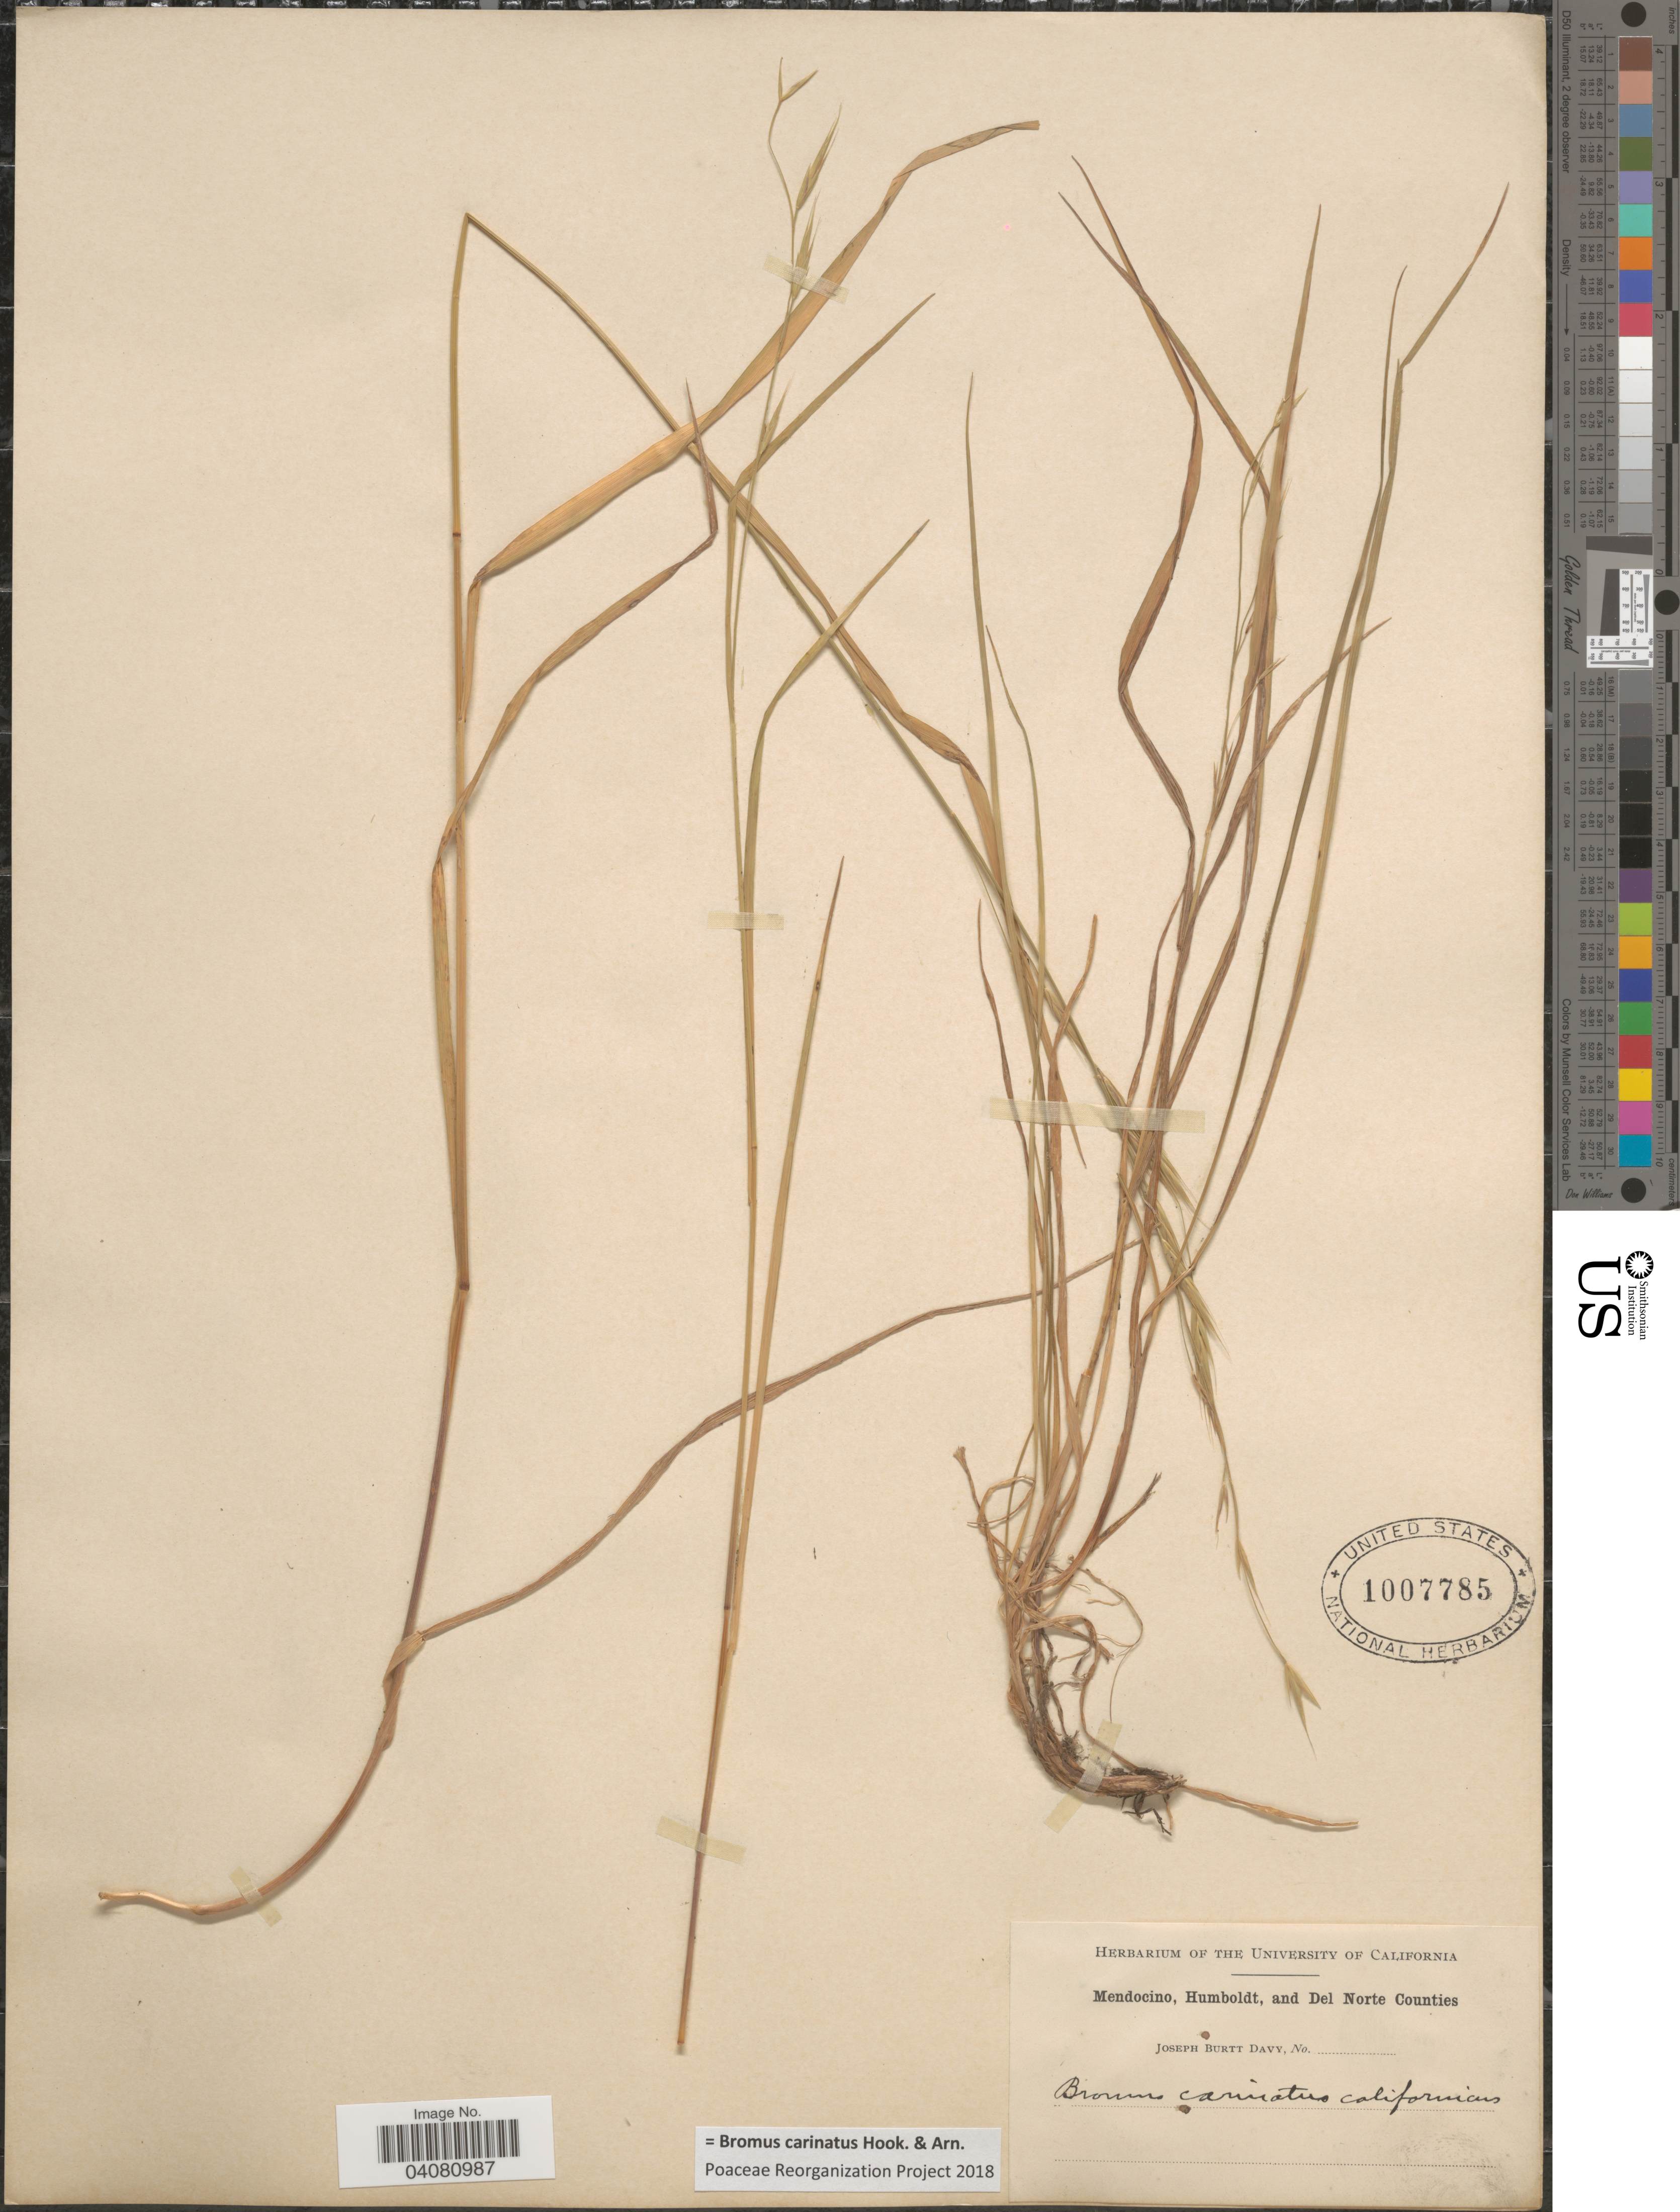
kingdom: Plantae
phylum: Tracheophyta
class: Liliopsida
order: Poales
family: Poaceae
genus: Bromus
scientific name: Bromus carinatus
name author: Hook. & Arn.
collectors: J. Burtt Davy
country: United States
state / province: California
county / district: Mendocino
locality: Mendocino, Humboldt, and Del Norte Counties.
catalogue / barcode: US 1007785